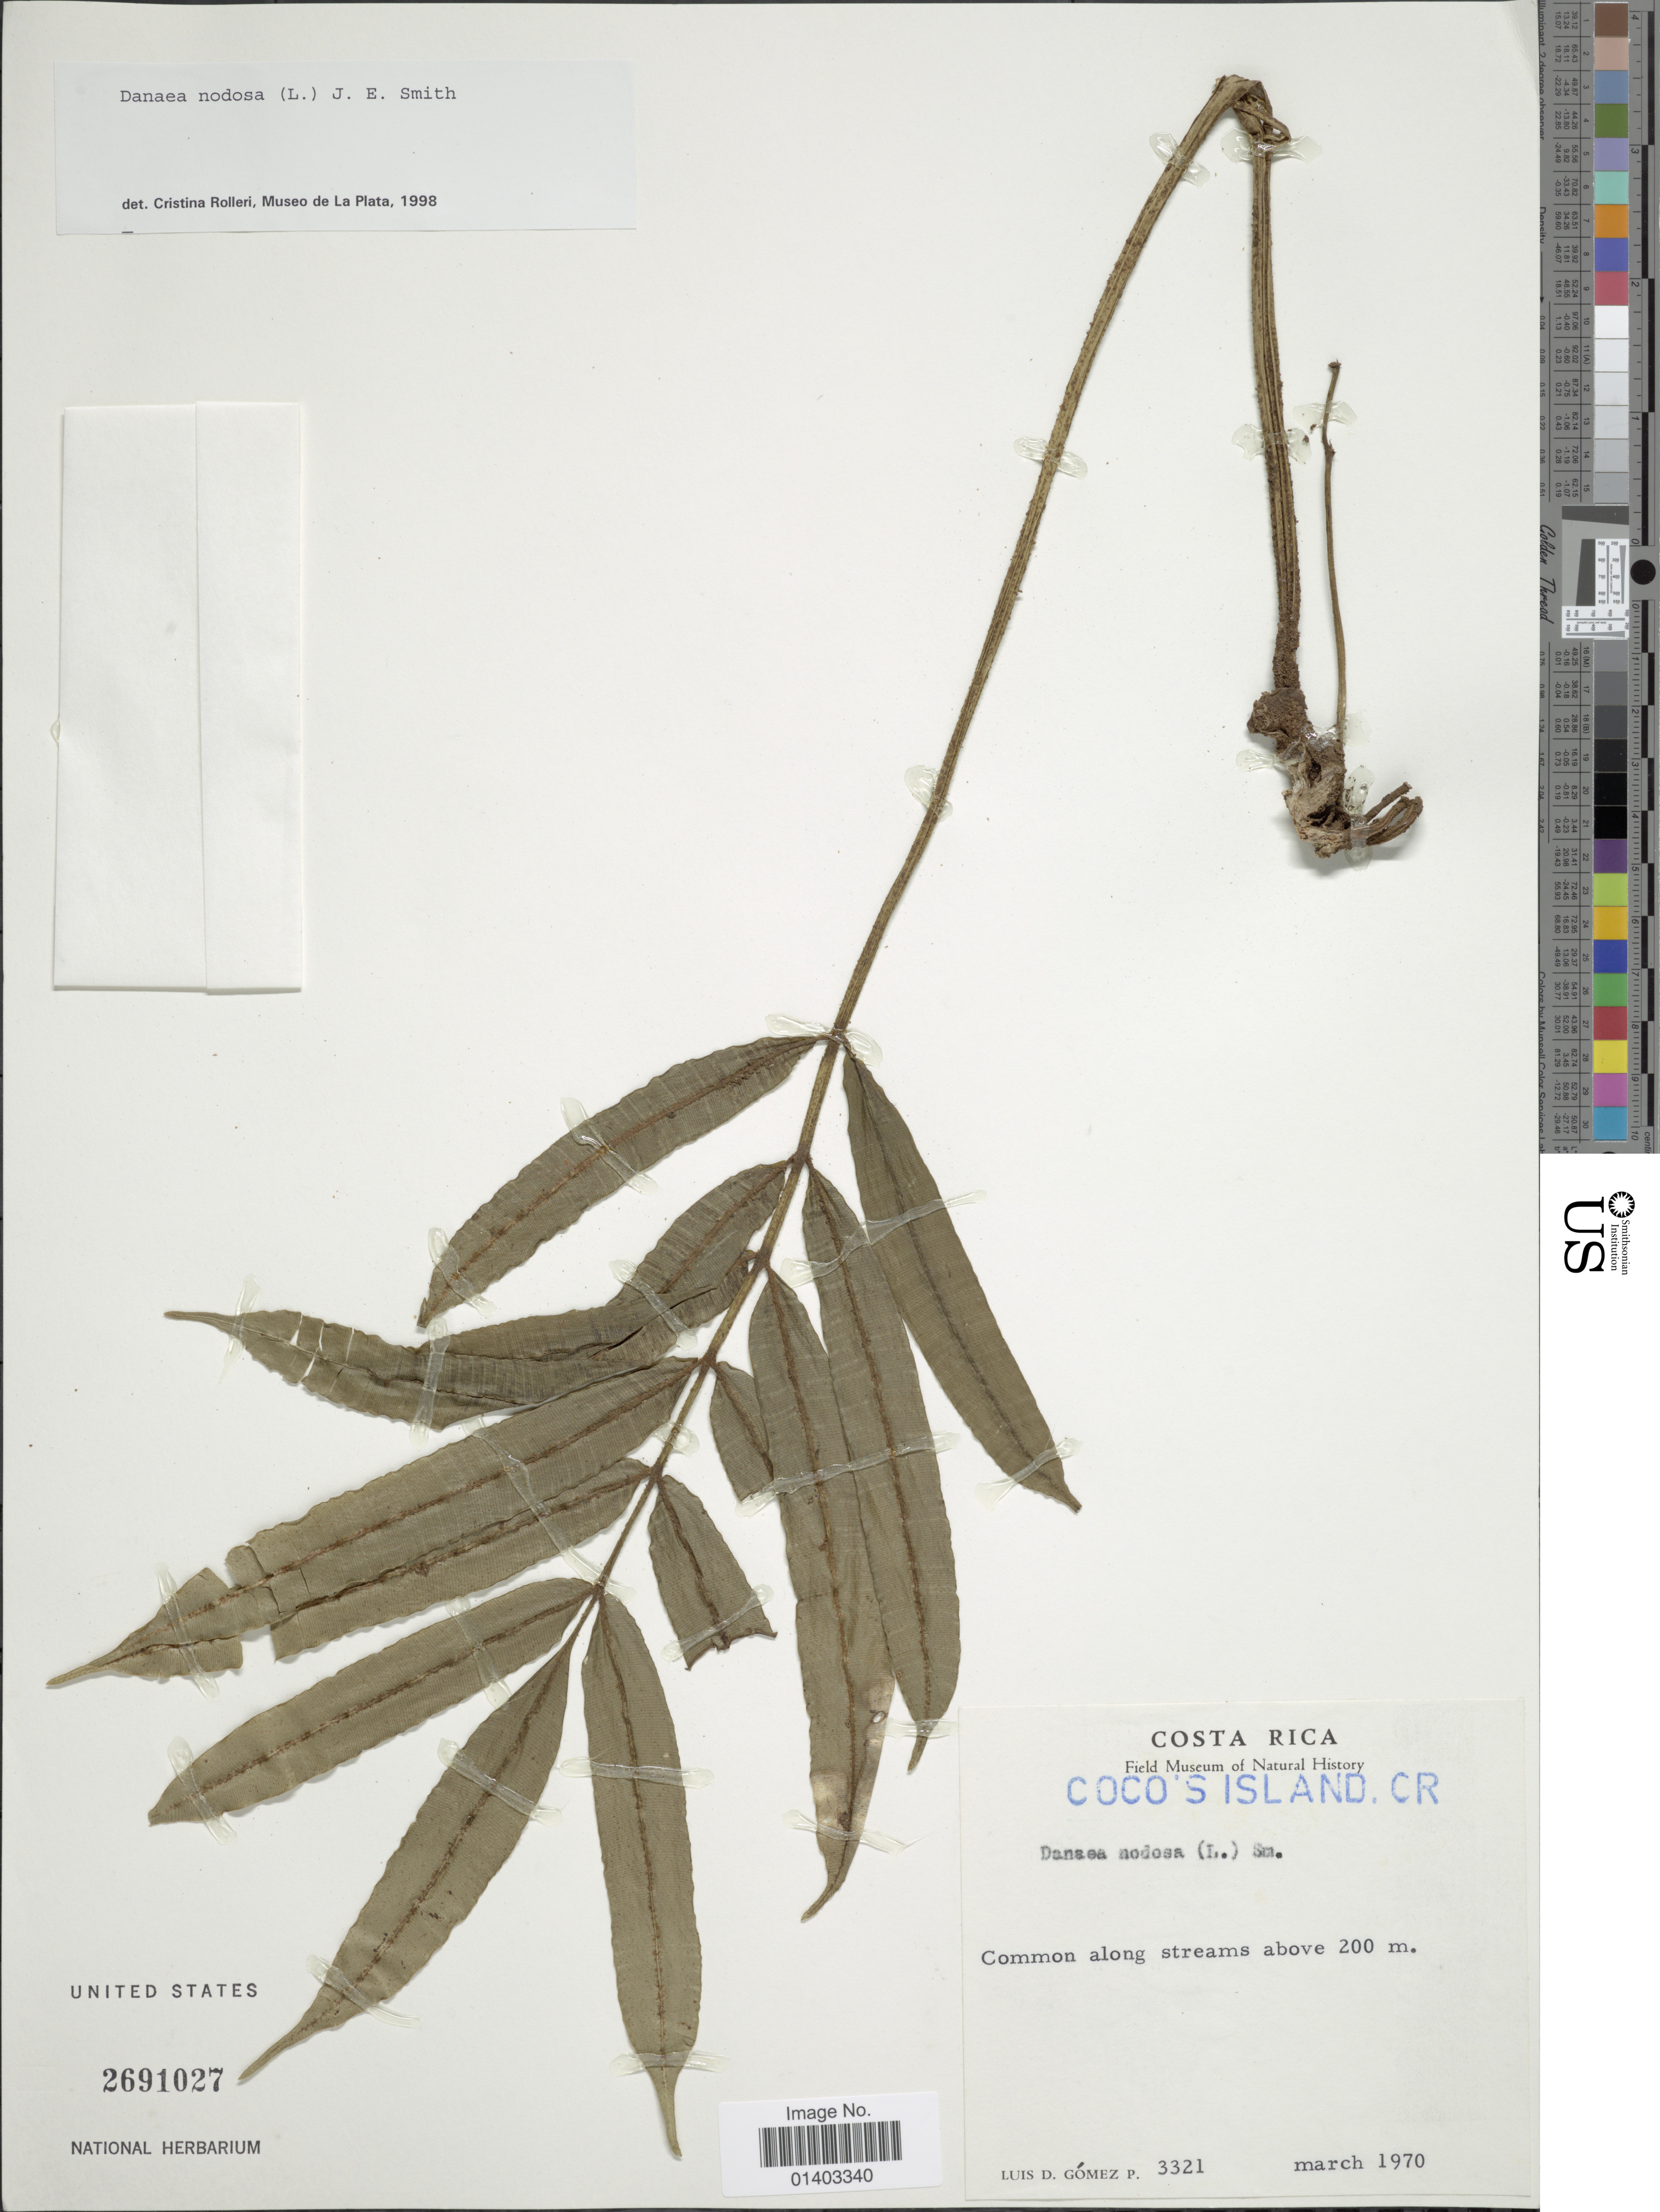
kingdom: Plantae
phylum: Tracheophyta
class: Polypodiopsida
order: Marattiales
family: Marattiaceae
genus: Danaea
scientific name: Danaea nodosa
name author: (L.) Sm.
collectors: L. D. Gómez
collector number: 3321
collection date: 1970-03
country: Costa Rica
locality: Coco's Island, Cr, Common along streams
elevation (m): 200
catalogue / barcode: US 2691027